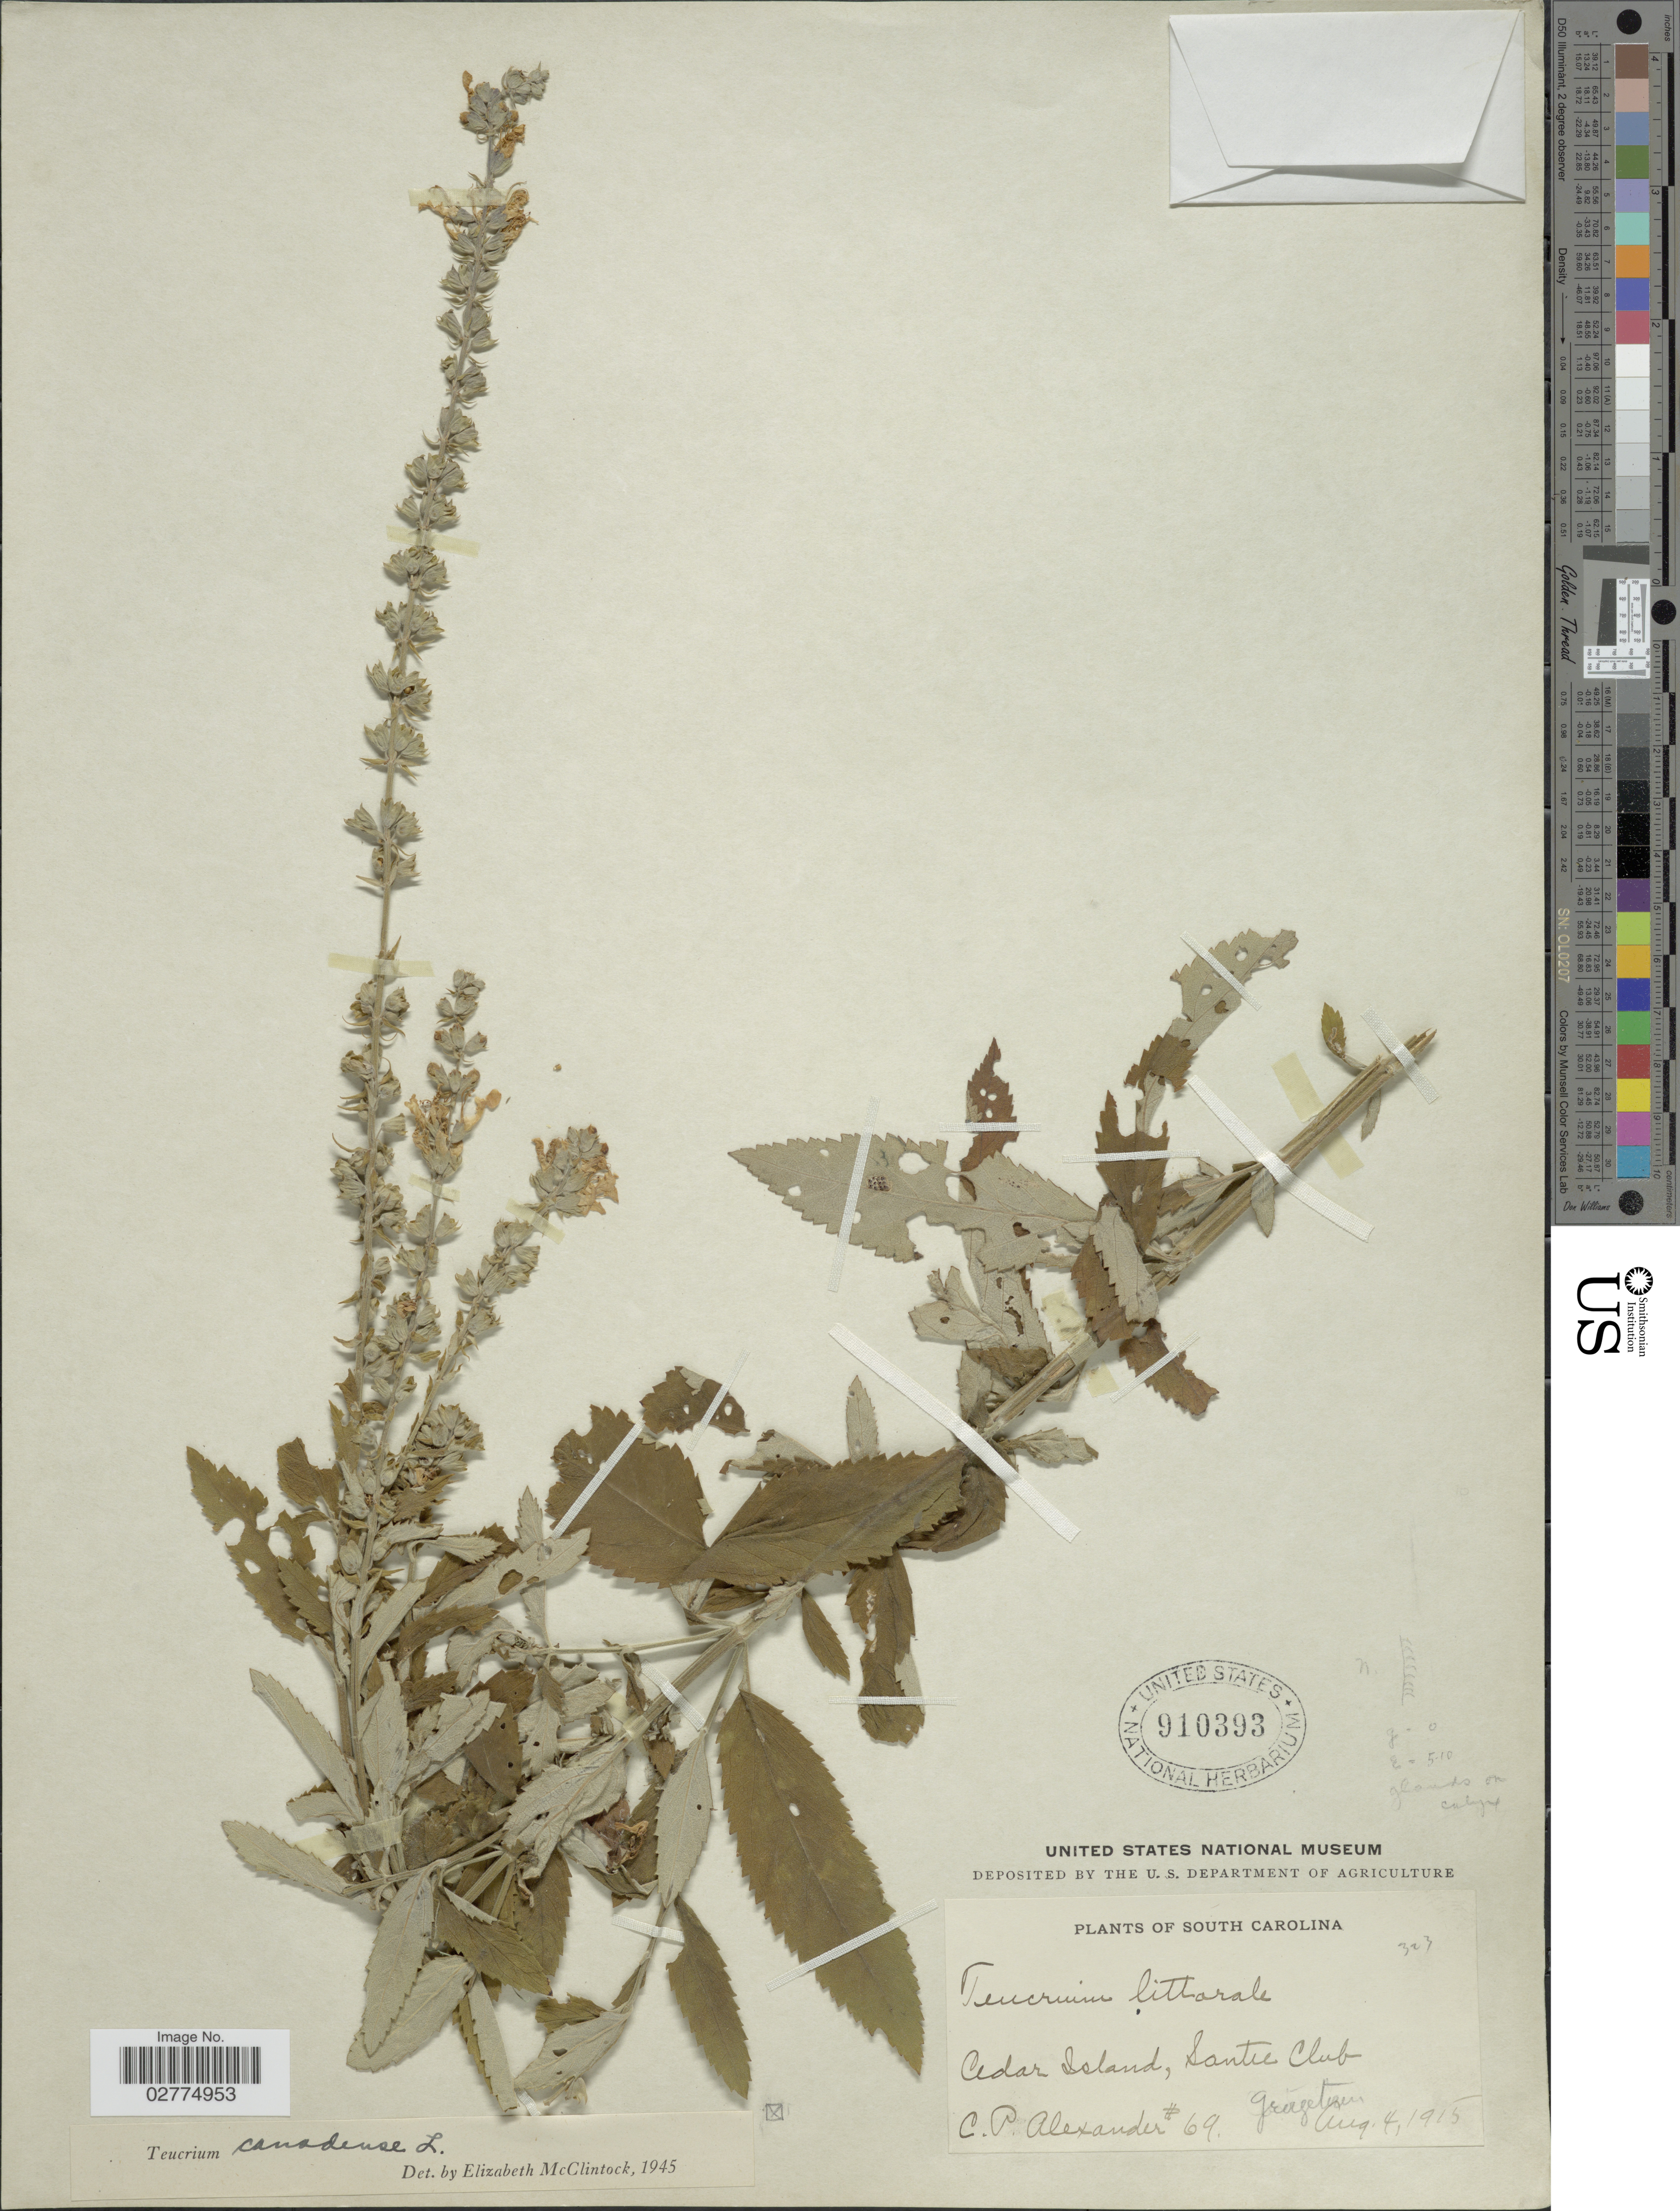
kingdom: Plantae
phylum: Tracheophyta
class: Magnoliopsida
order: Lamiales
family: Lamiaceae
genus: Teucrium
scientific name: Teucrium canadense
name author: L.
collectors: C. P. Alexander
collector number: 69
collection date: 1915-08-04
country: United States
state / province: South Carolina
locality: Cedar Island, Santee Club. Georgetown.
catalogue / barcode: US 910393